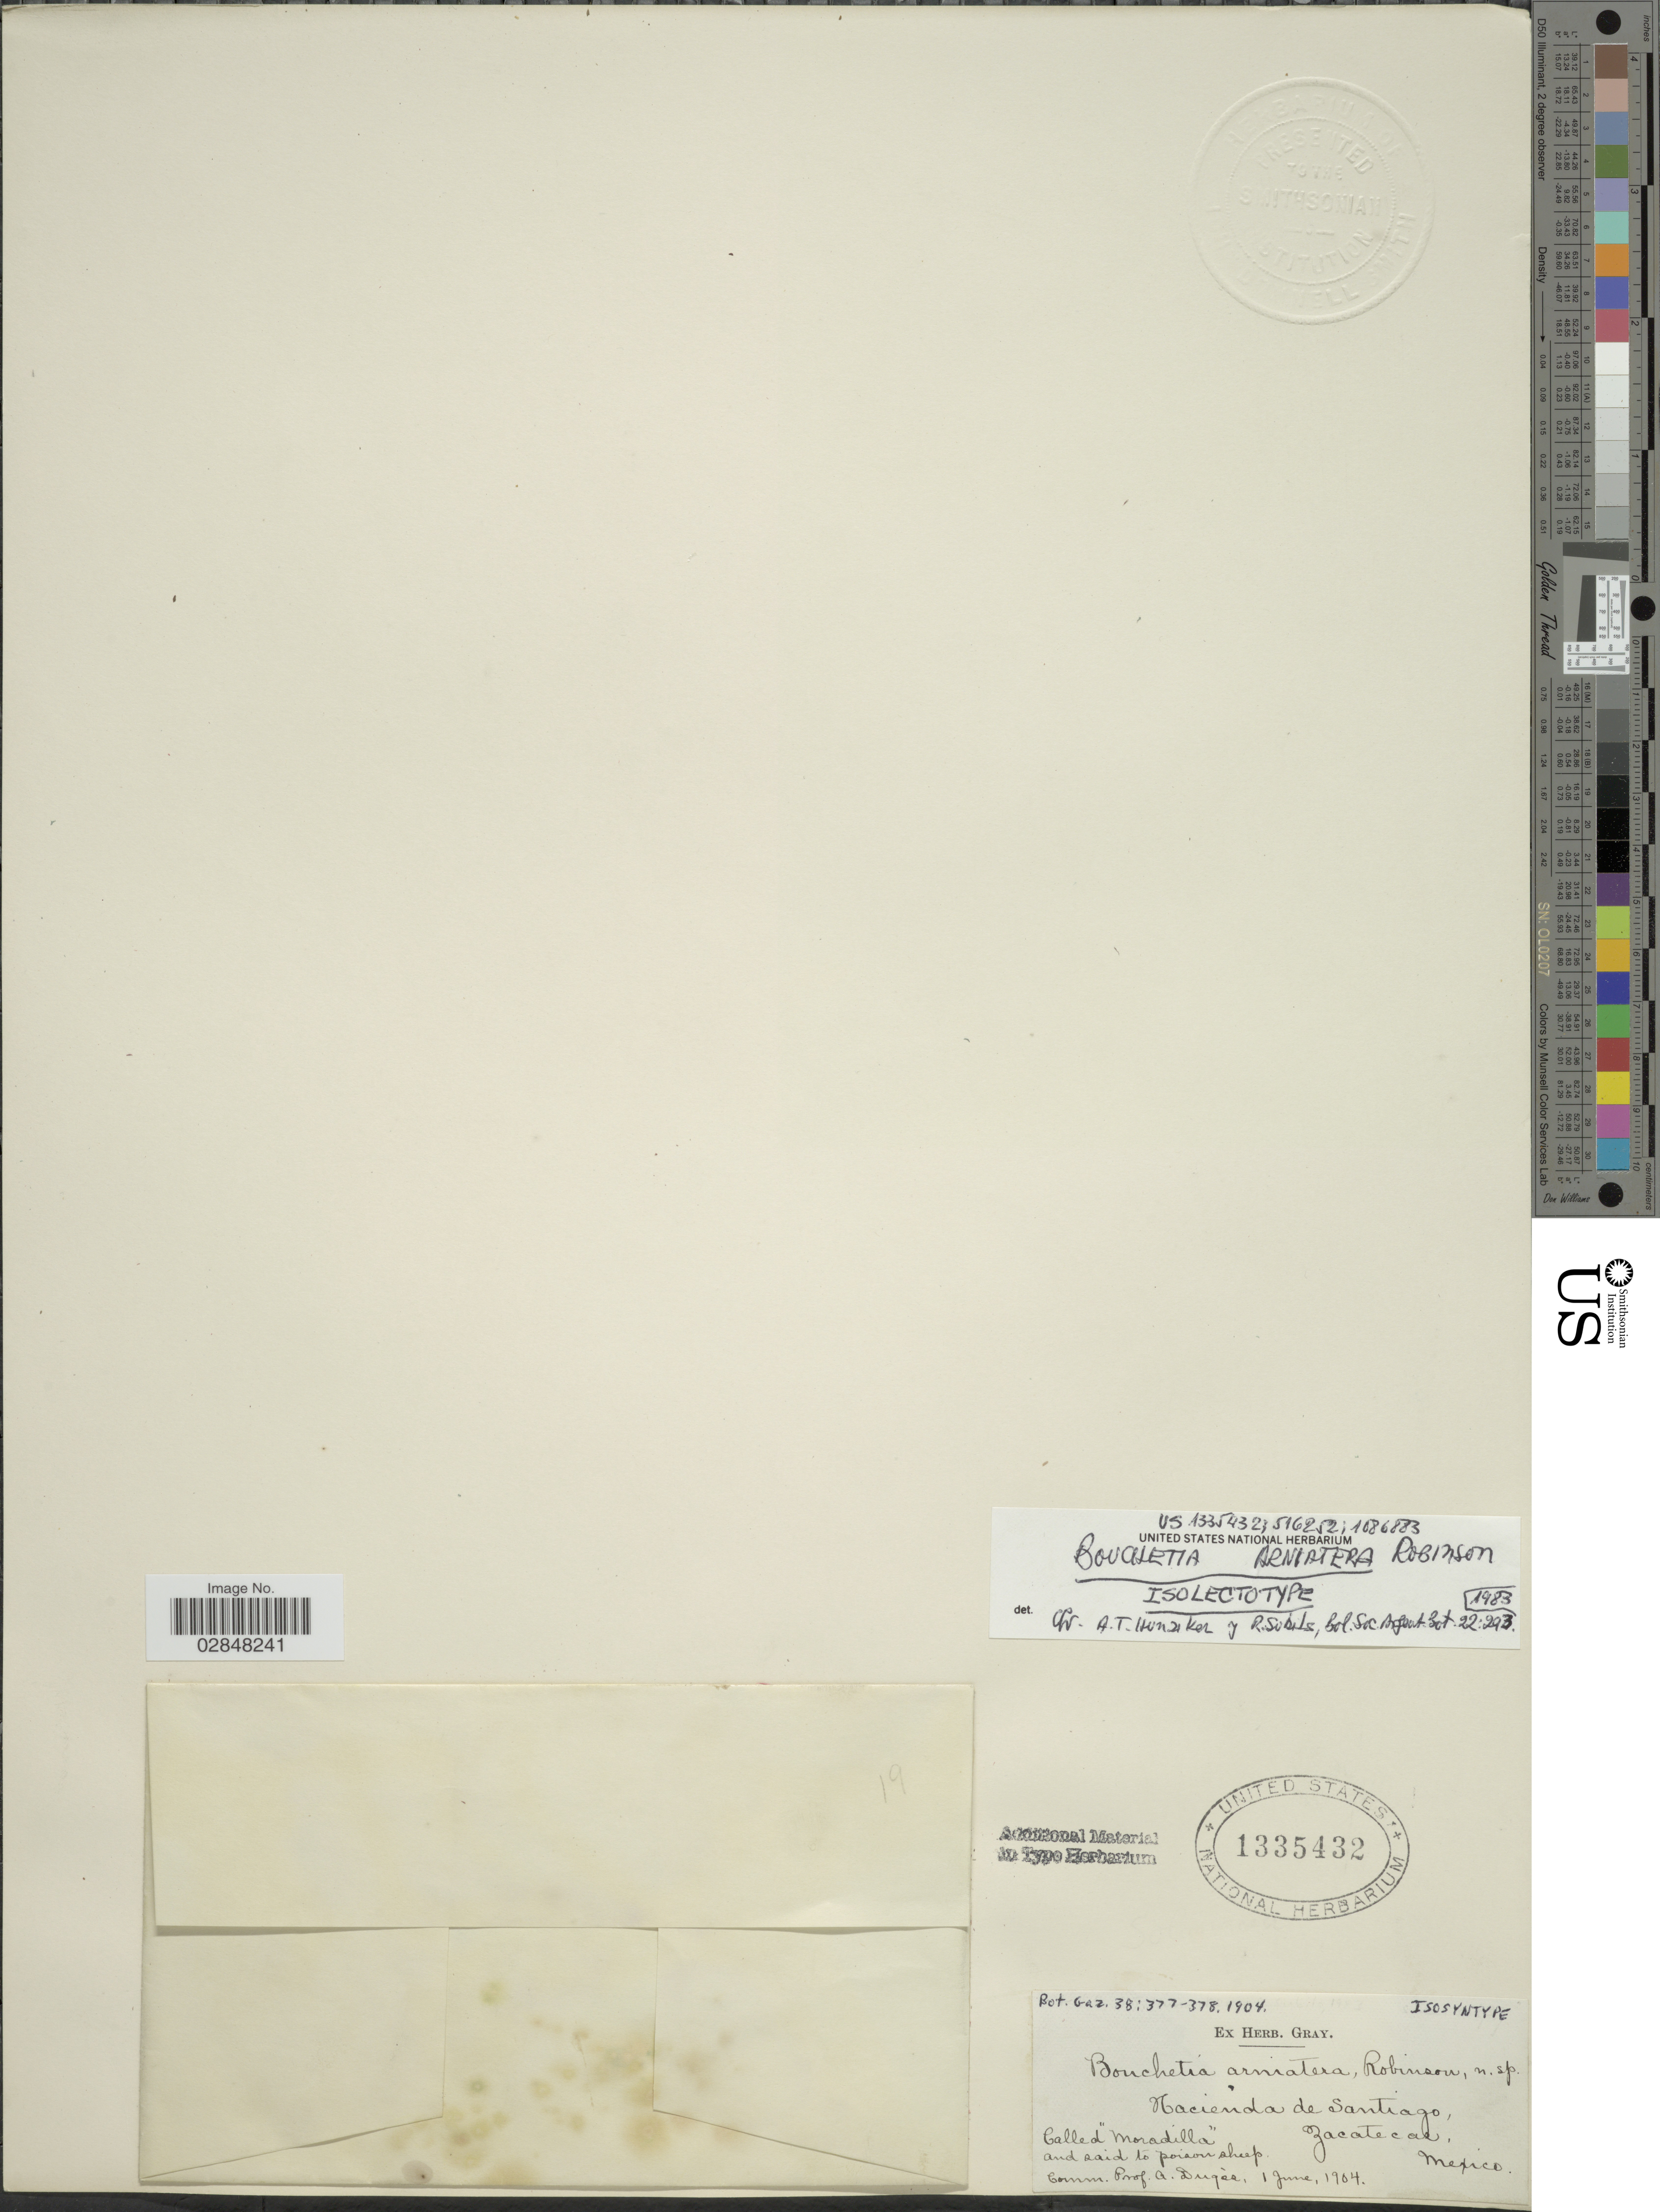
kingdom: Plantae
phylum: Tracheophyta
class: Magnoliopsida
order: Solanales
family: Solanaceae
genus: Bouchetia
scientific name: Bouchetia arniatera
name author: B.L. Rob.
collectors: ex herb. Gray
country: Mexico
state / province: Zacatecas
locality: Hacienda de Santiago.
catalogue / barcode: US 1335432